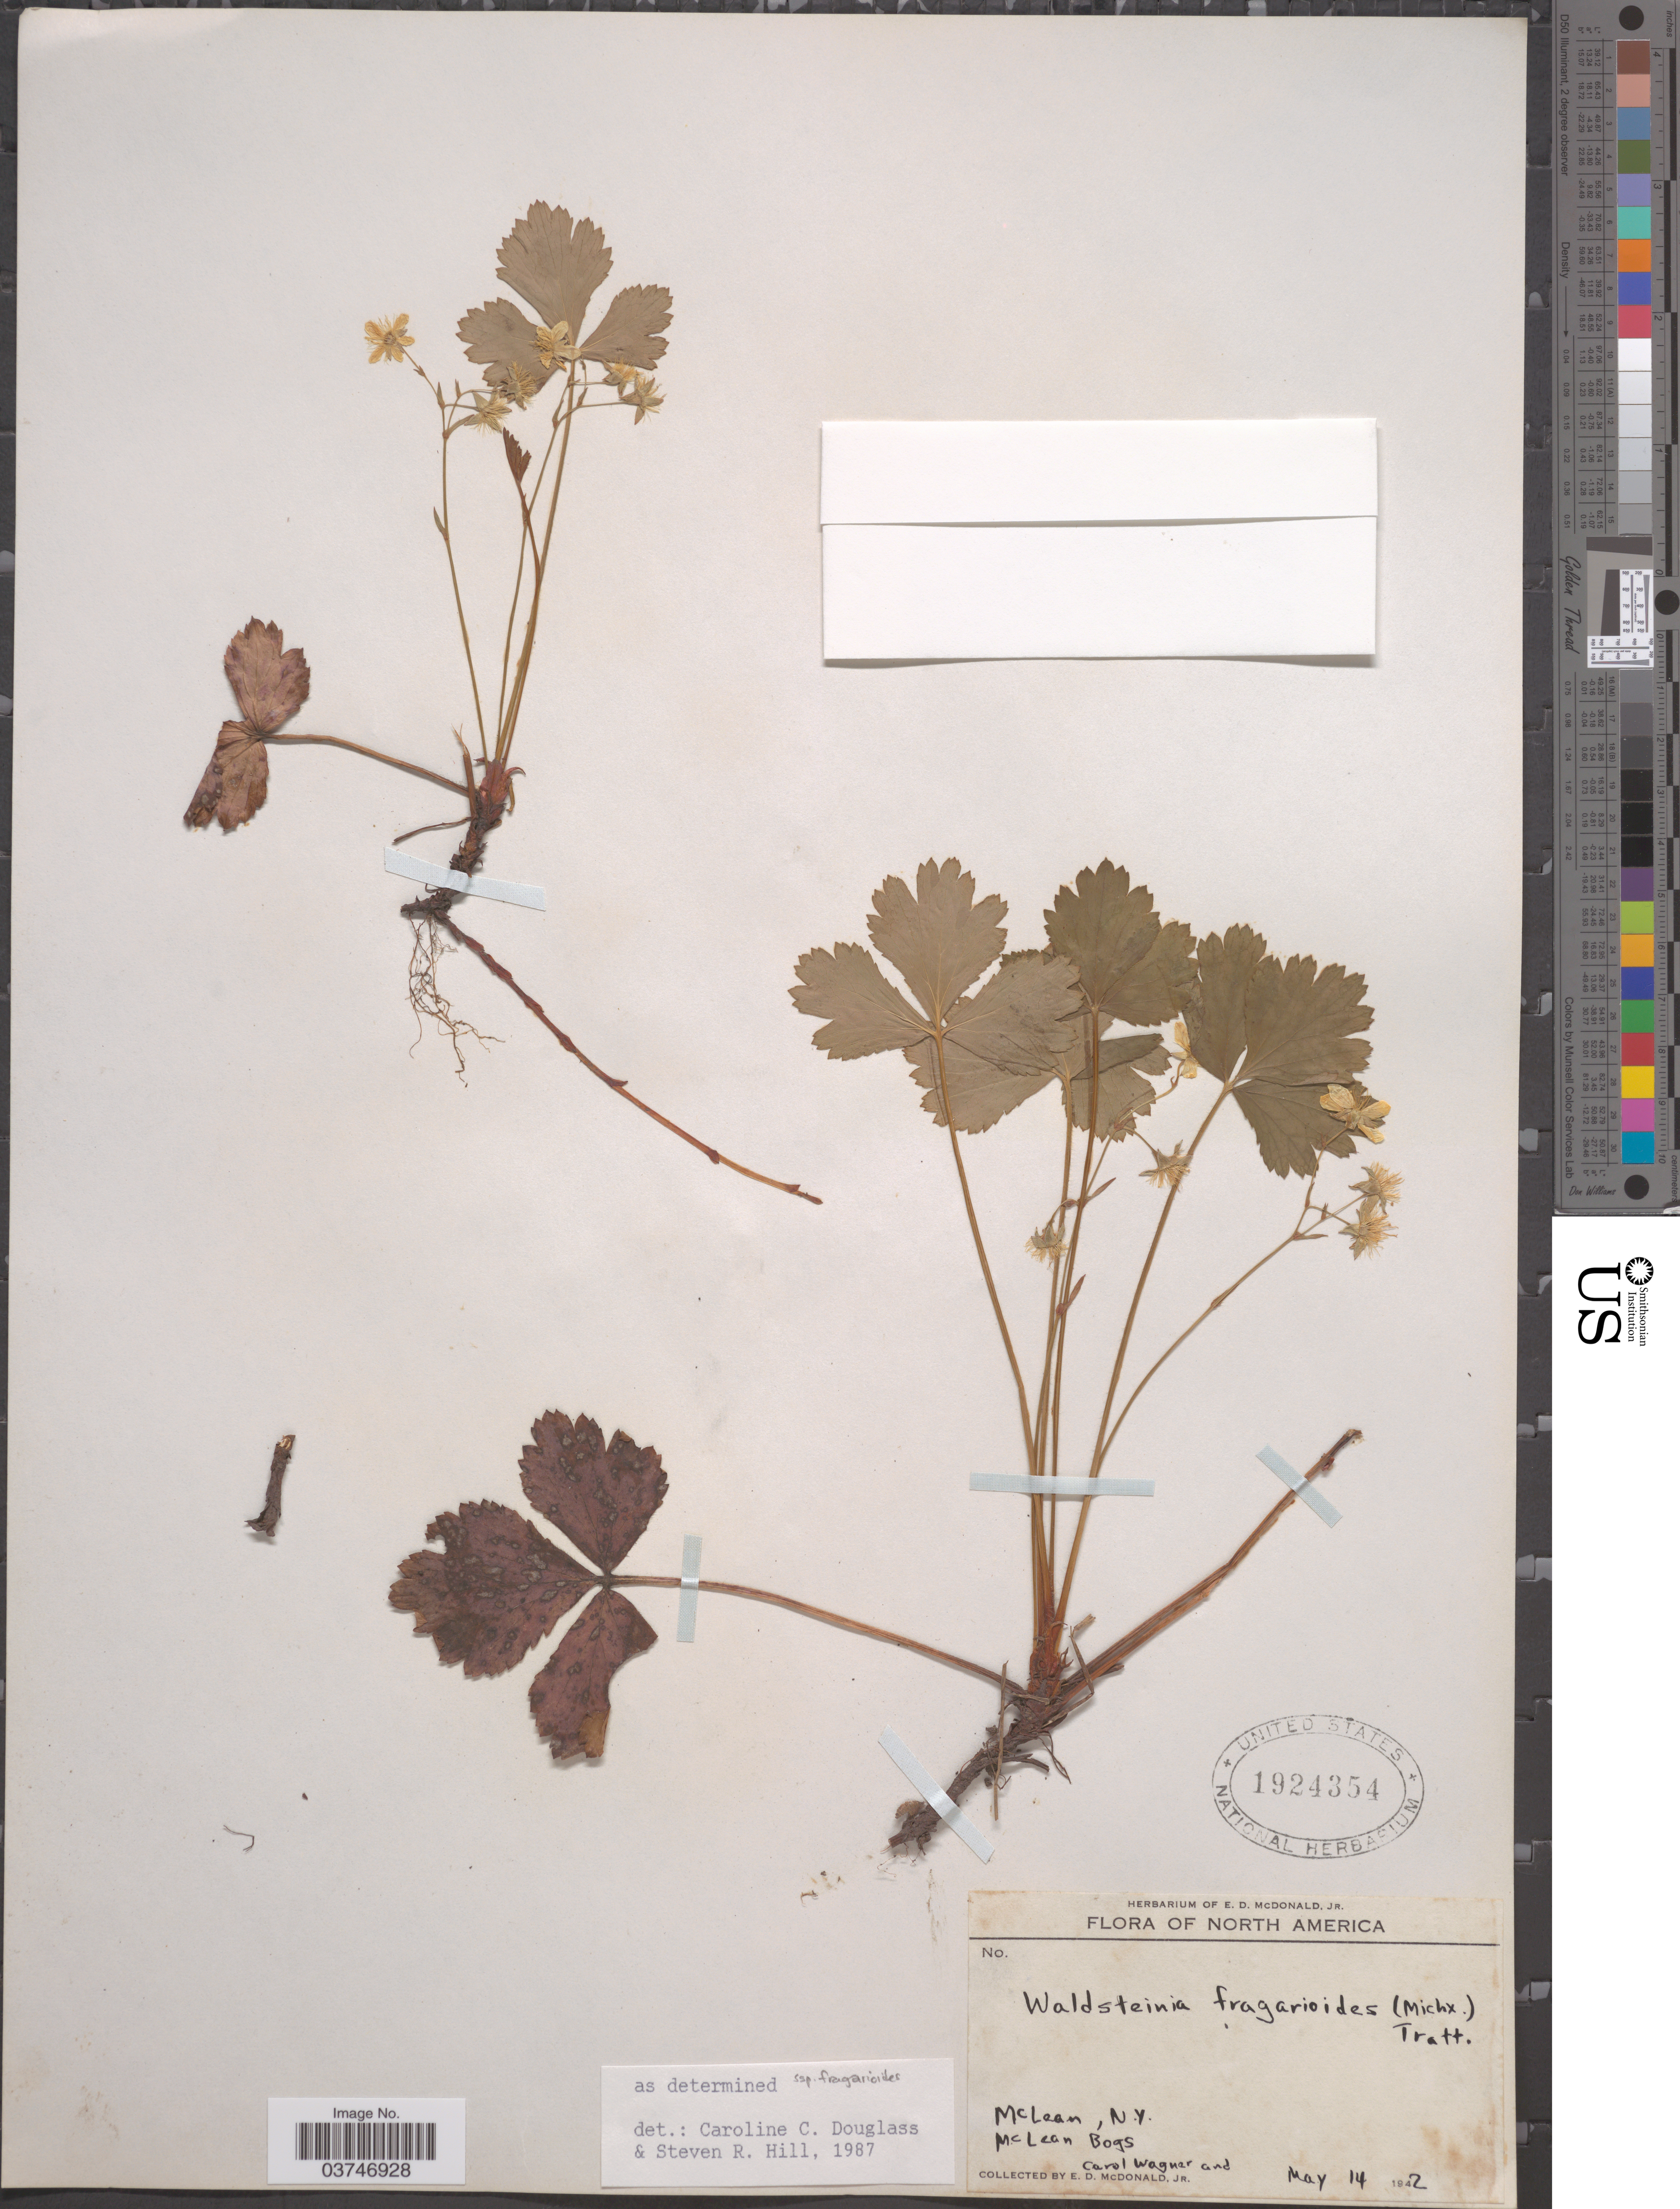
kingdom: Plantae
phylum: Tracheophyta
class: Magnoliopsida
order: Rosales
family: Rosaceae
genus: Waldsteinia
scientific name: Waldsteinia fragarioides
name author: (Michx.) Tratt.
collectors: C. Wagner & E. D. McDonald Jr.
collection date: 1942-05-14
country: United States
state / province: New York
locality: McLean, McLean Bogs.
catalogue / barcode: US 1924354